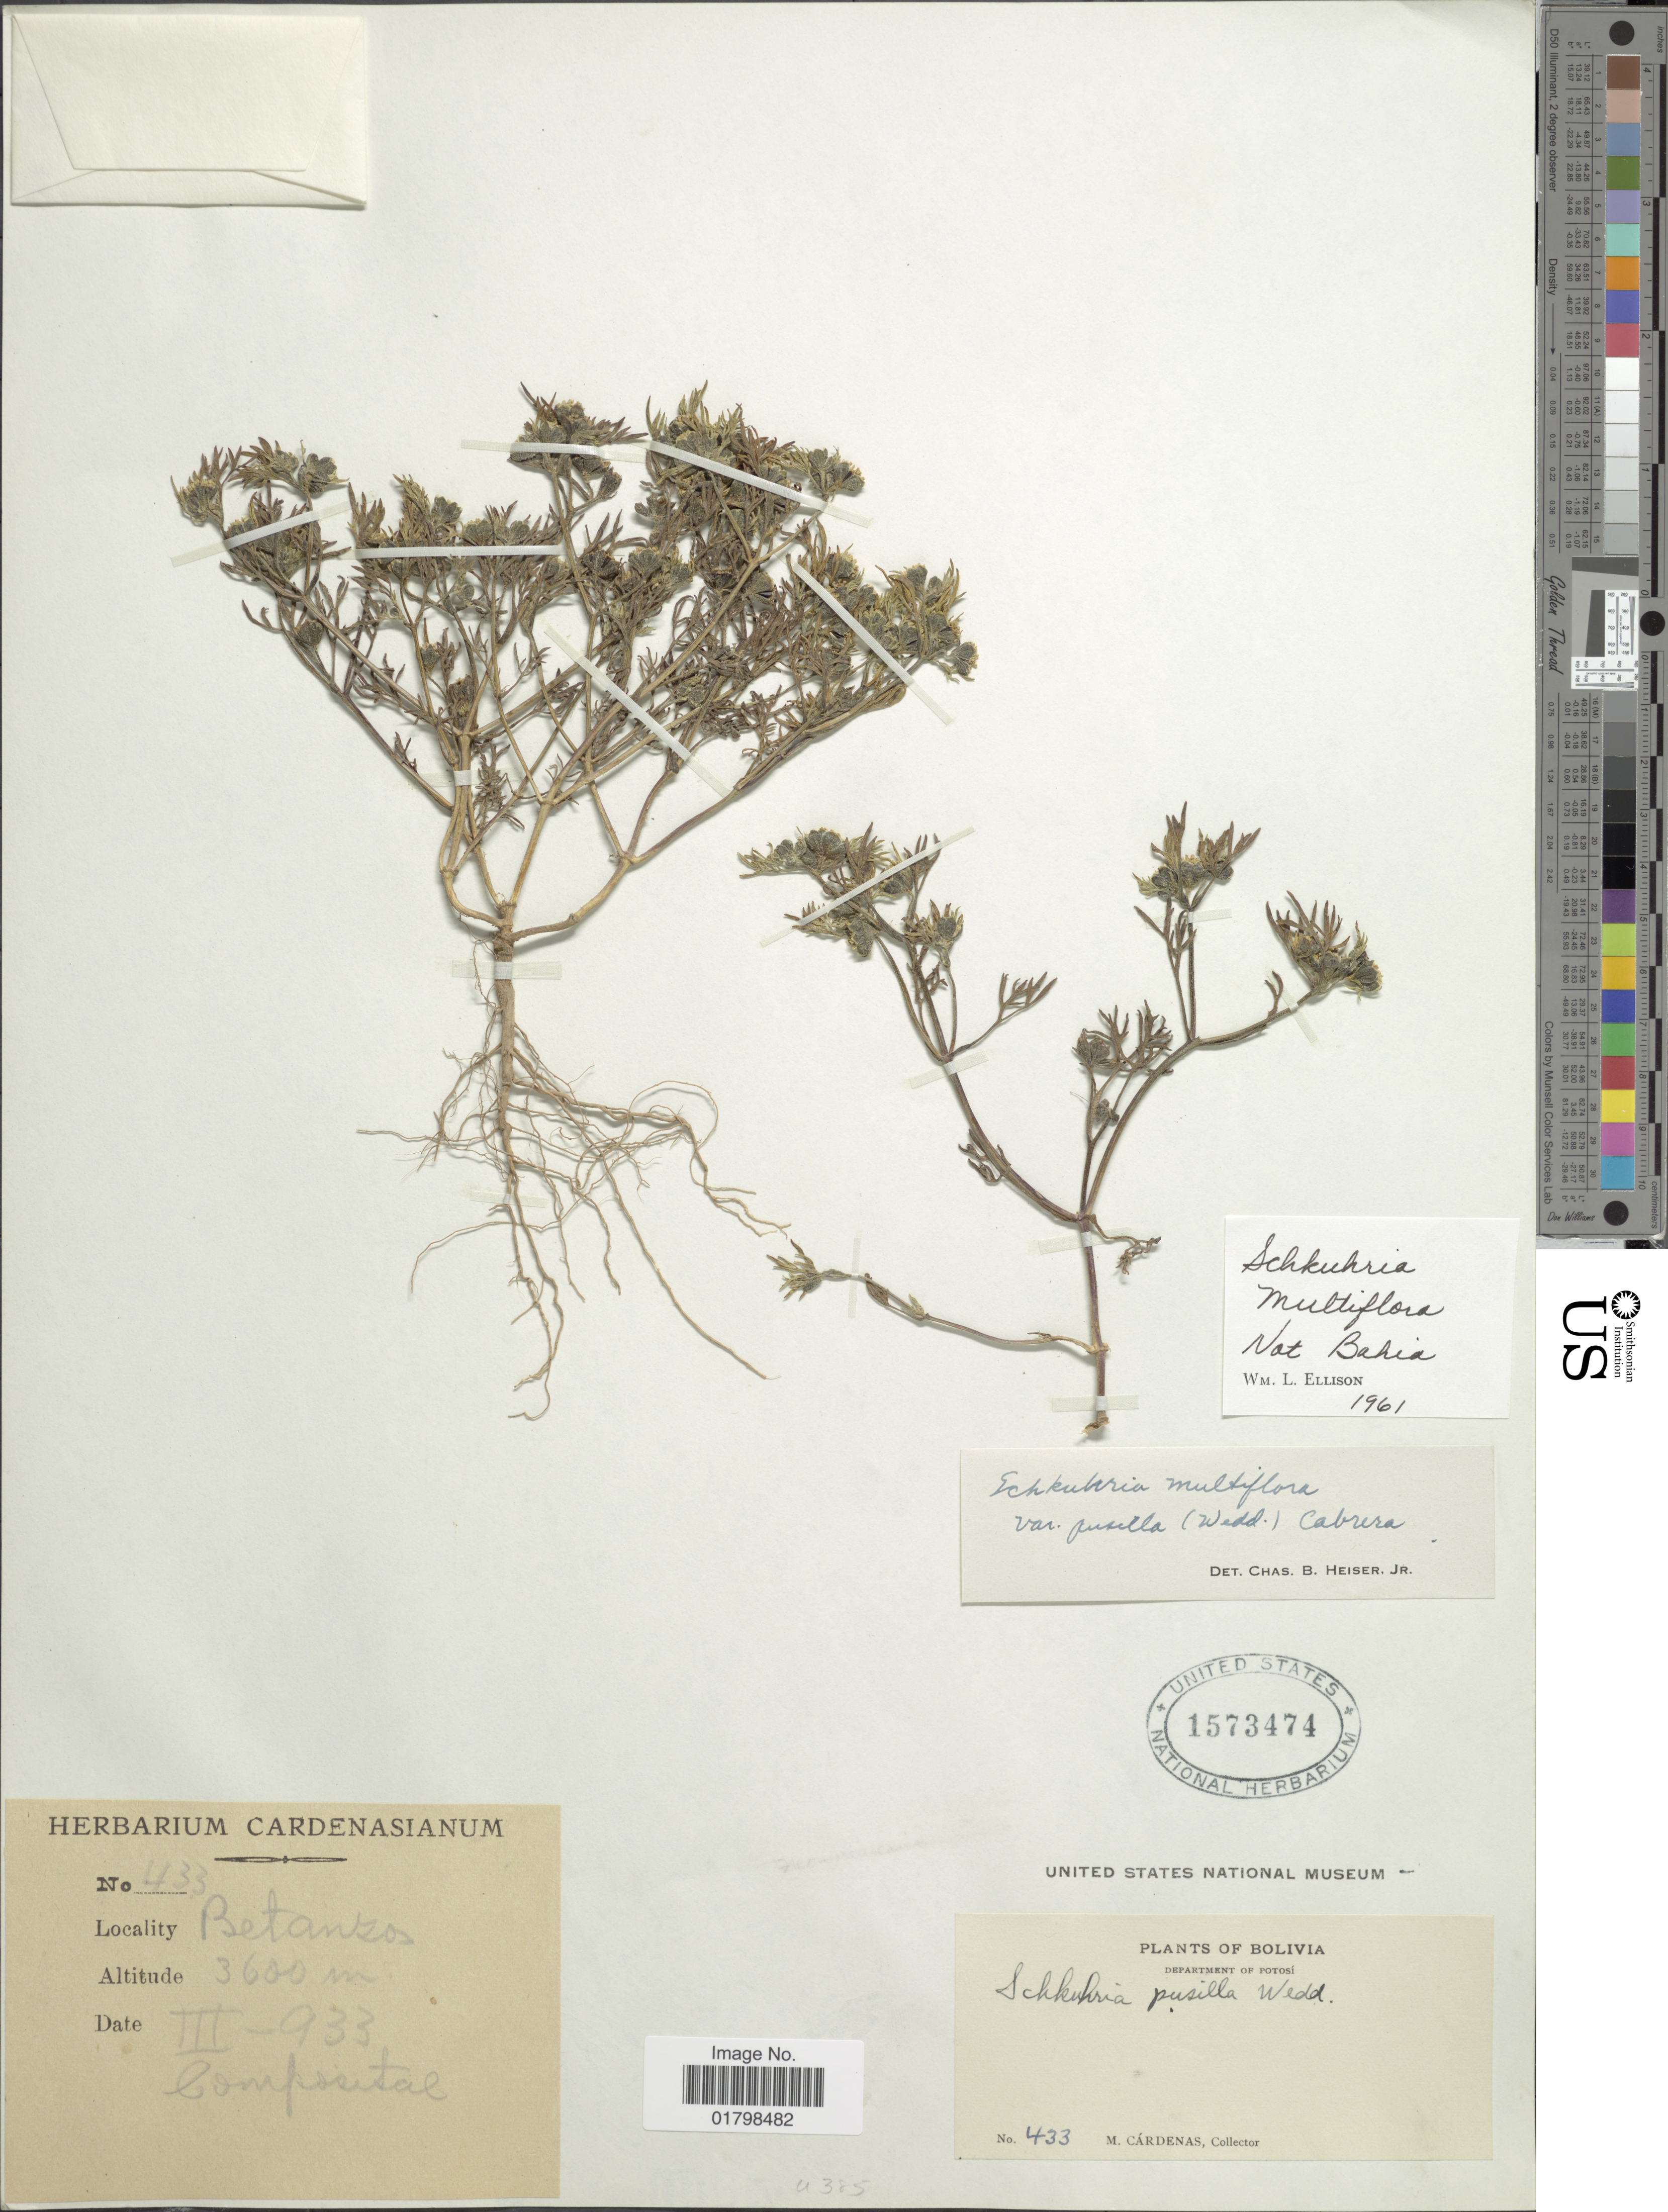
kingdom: Plantae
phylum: Tracheophyta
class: Magnoliopsida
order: Asterales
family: Asteraceae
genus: Schkuhria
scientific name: Schkuhria multiflora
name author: Hook. & Arn.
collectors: M. Cárdenas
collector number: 433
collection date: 1933-03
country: Bolivia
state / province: Potosi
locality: Betanzos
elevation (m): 3600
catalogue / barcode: US 1573474